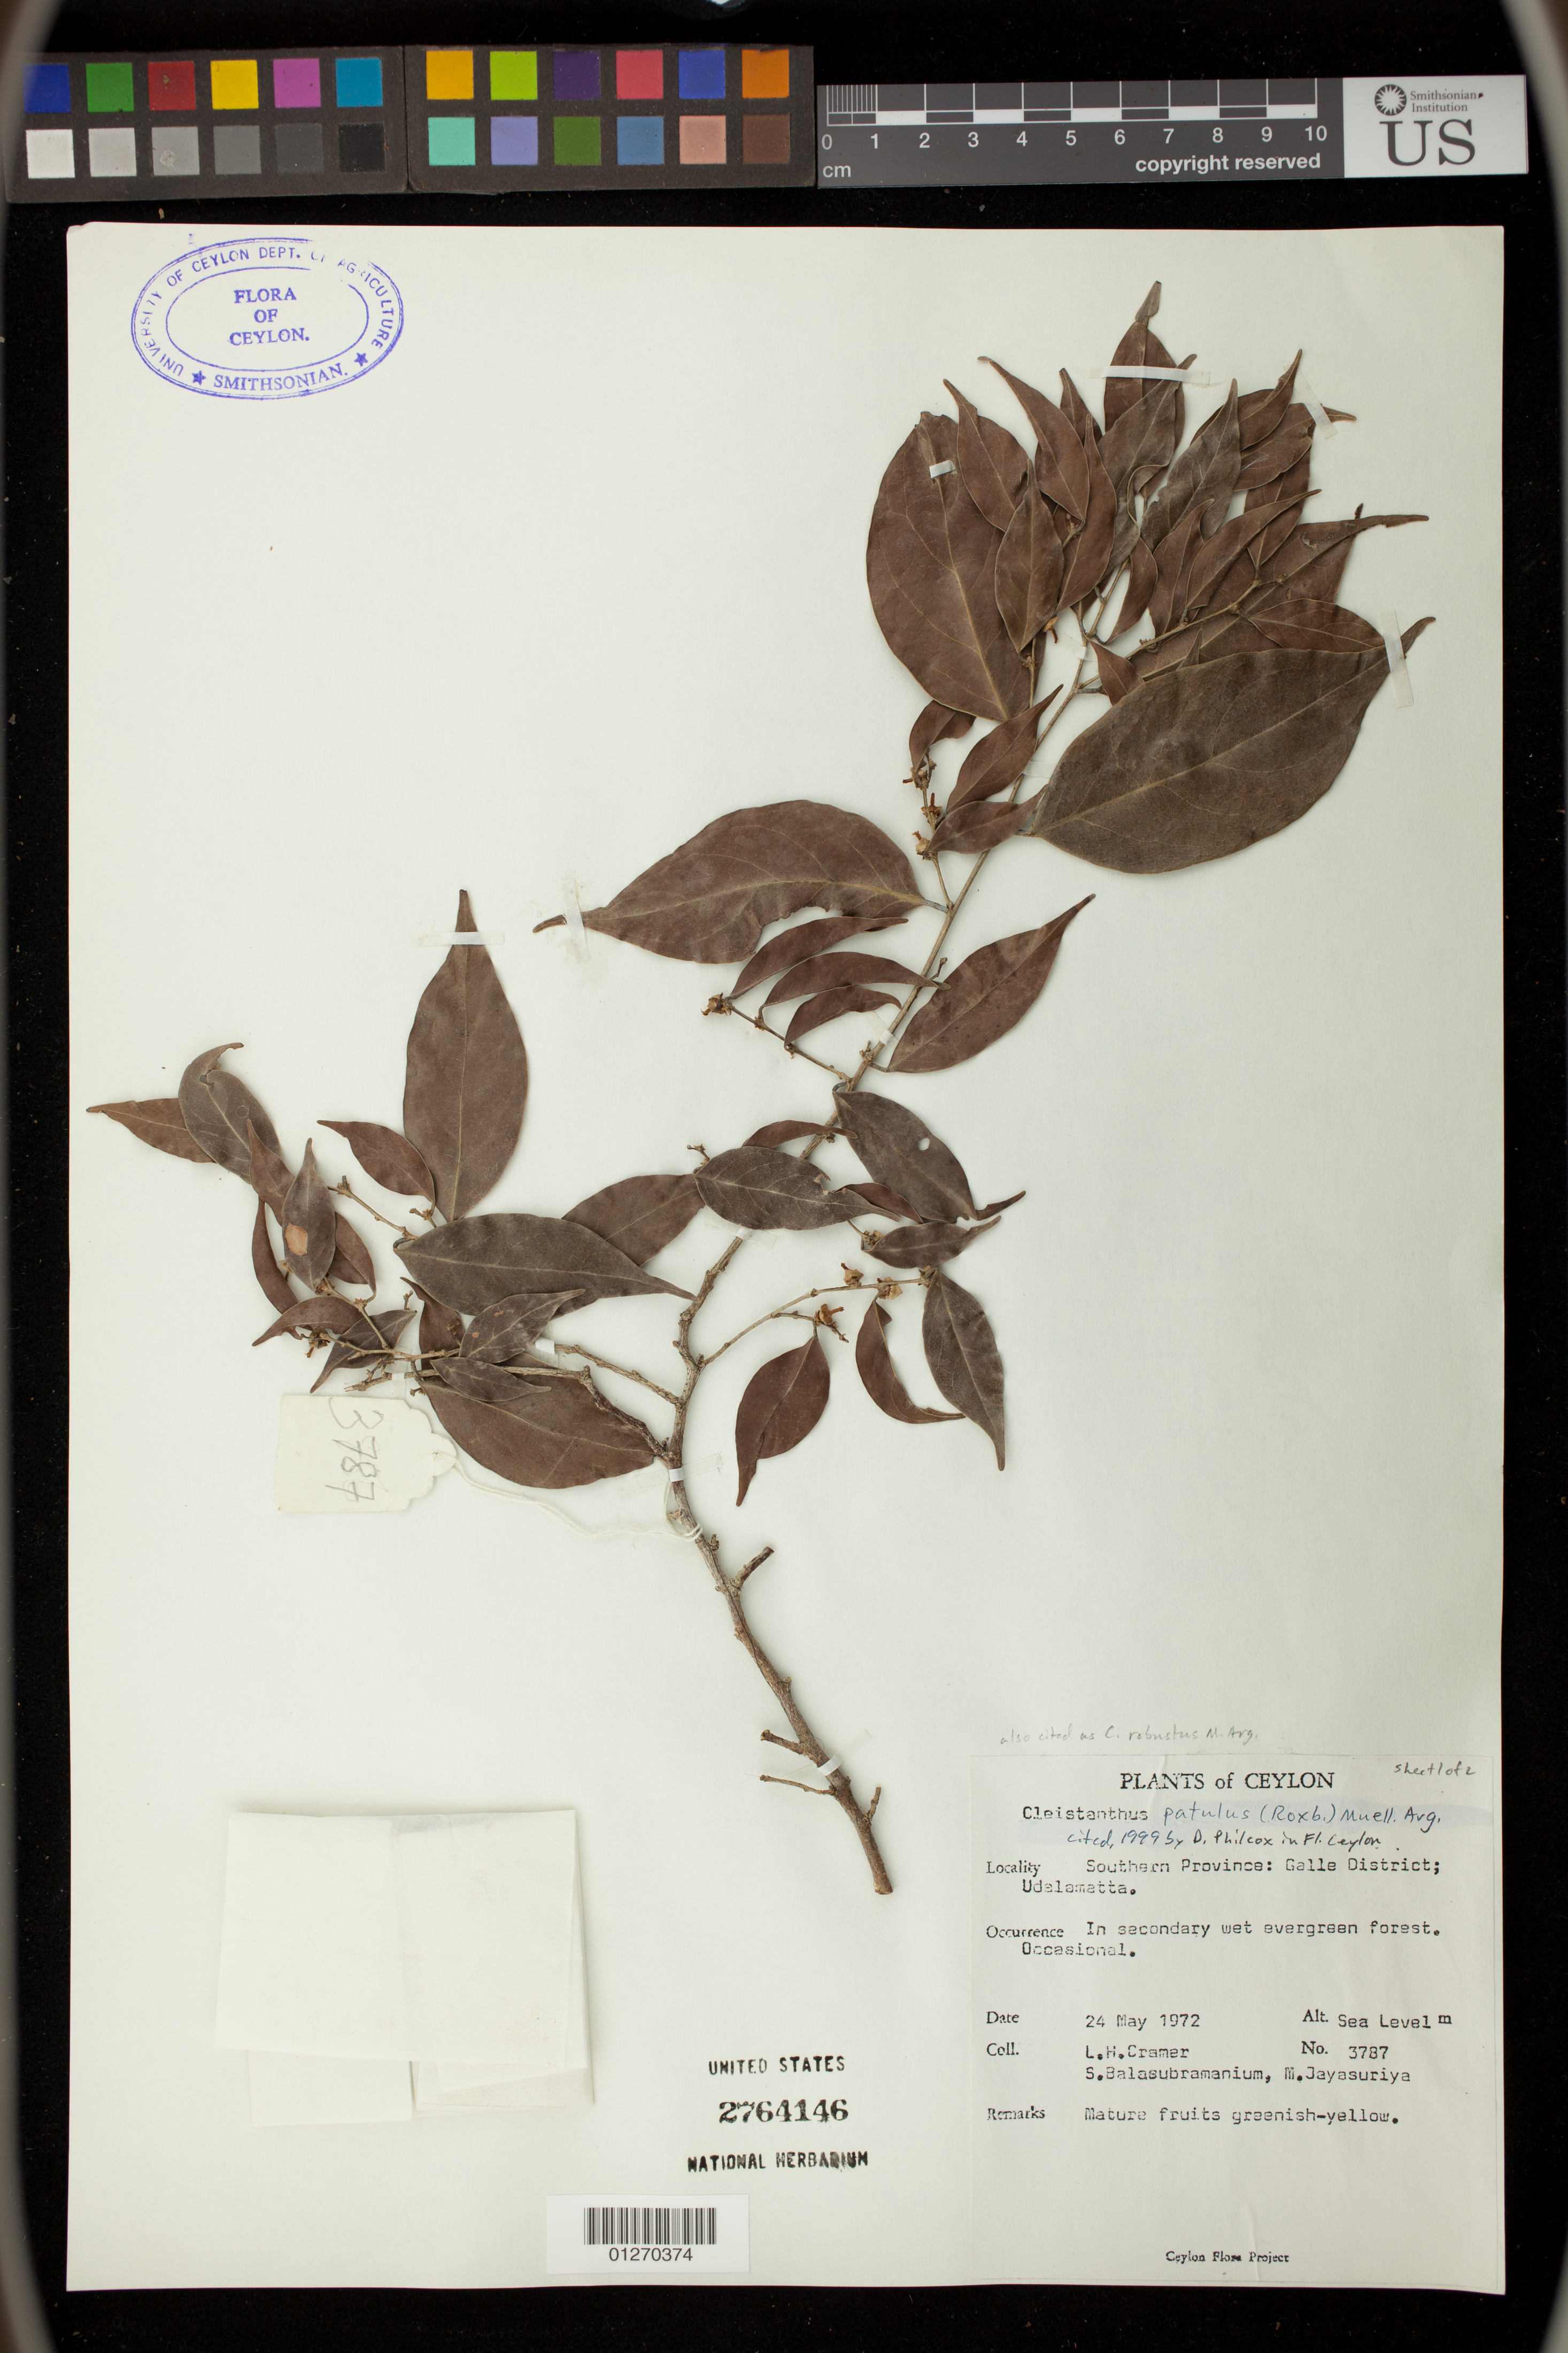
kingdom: Plantae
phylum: Tracheophyta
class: Magnoliopsida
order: Malpighiales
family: Phyllanthaceae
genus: Cleistanthus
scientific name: Cleistanthus patulus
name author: (Roxb.) Müll. Arg.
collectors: L. H. Cramer, S. Balasubramanium & M. Jayasuriya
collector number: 3787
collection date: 1972-05-24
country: Sri Lanka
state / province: Southern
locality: Galle District; Udalamatta.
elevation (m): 0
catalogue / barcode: US 2764146